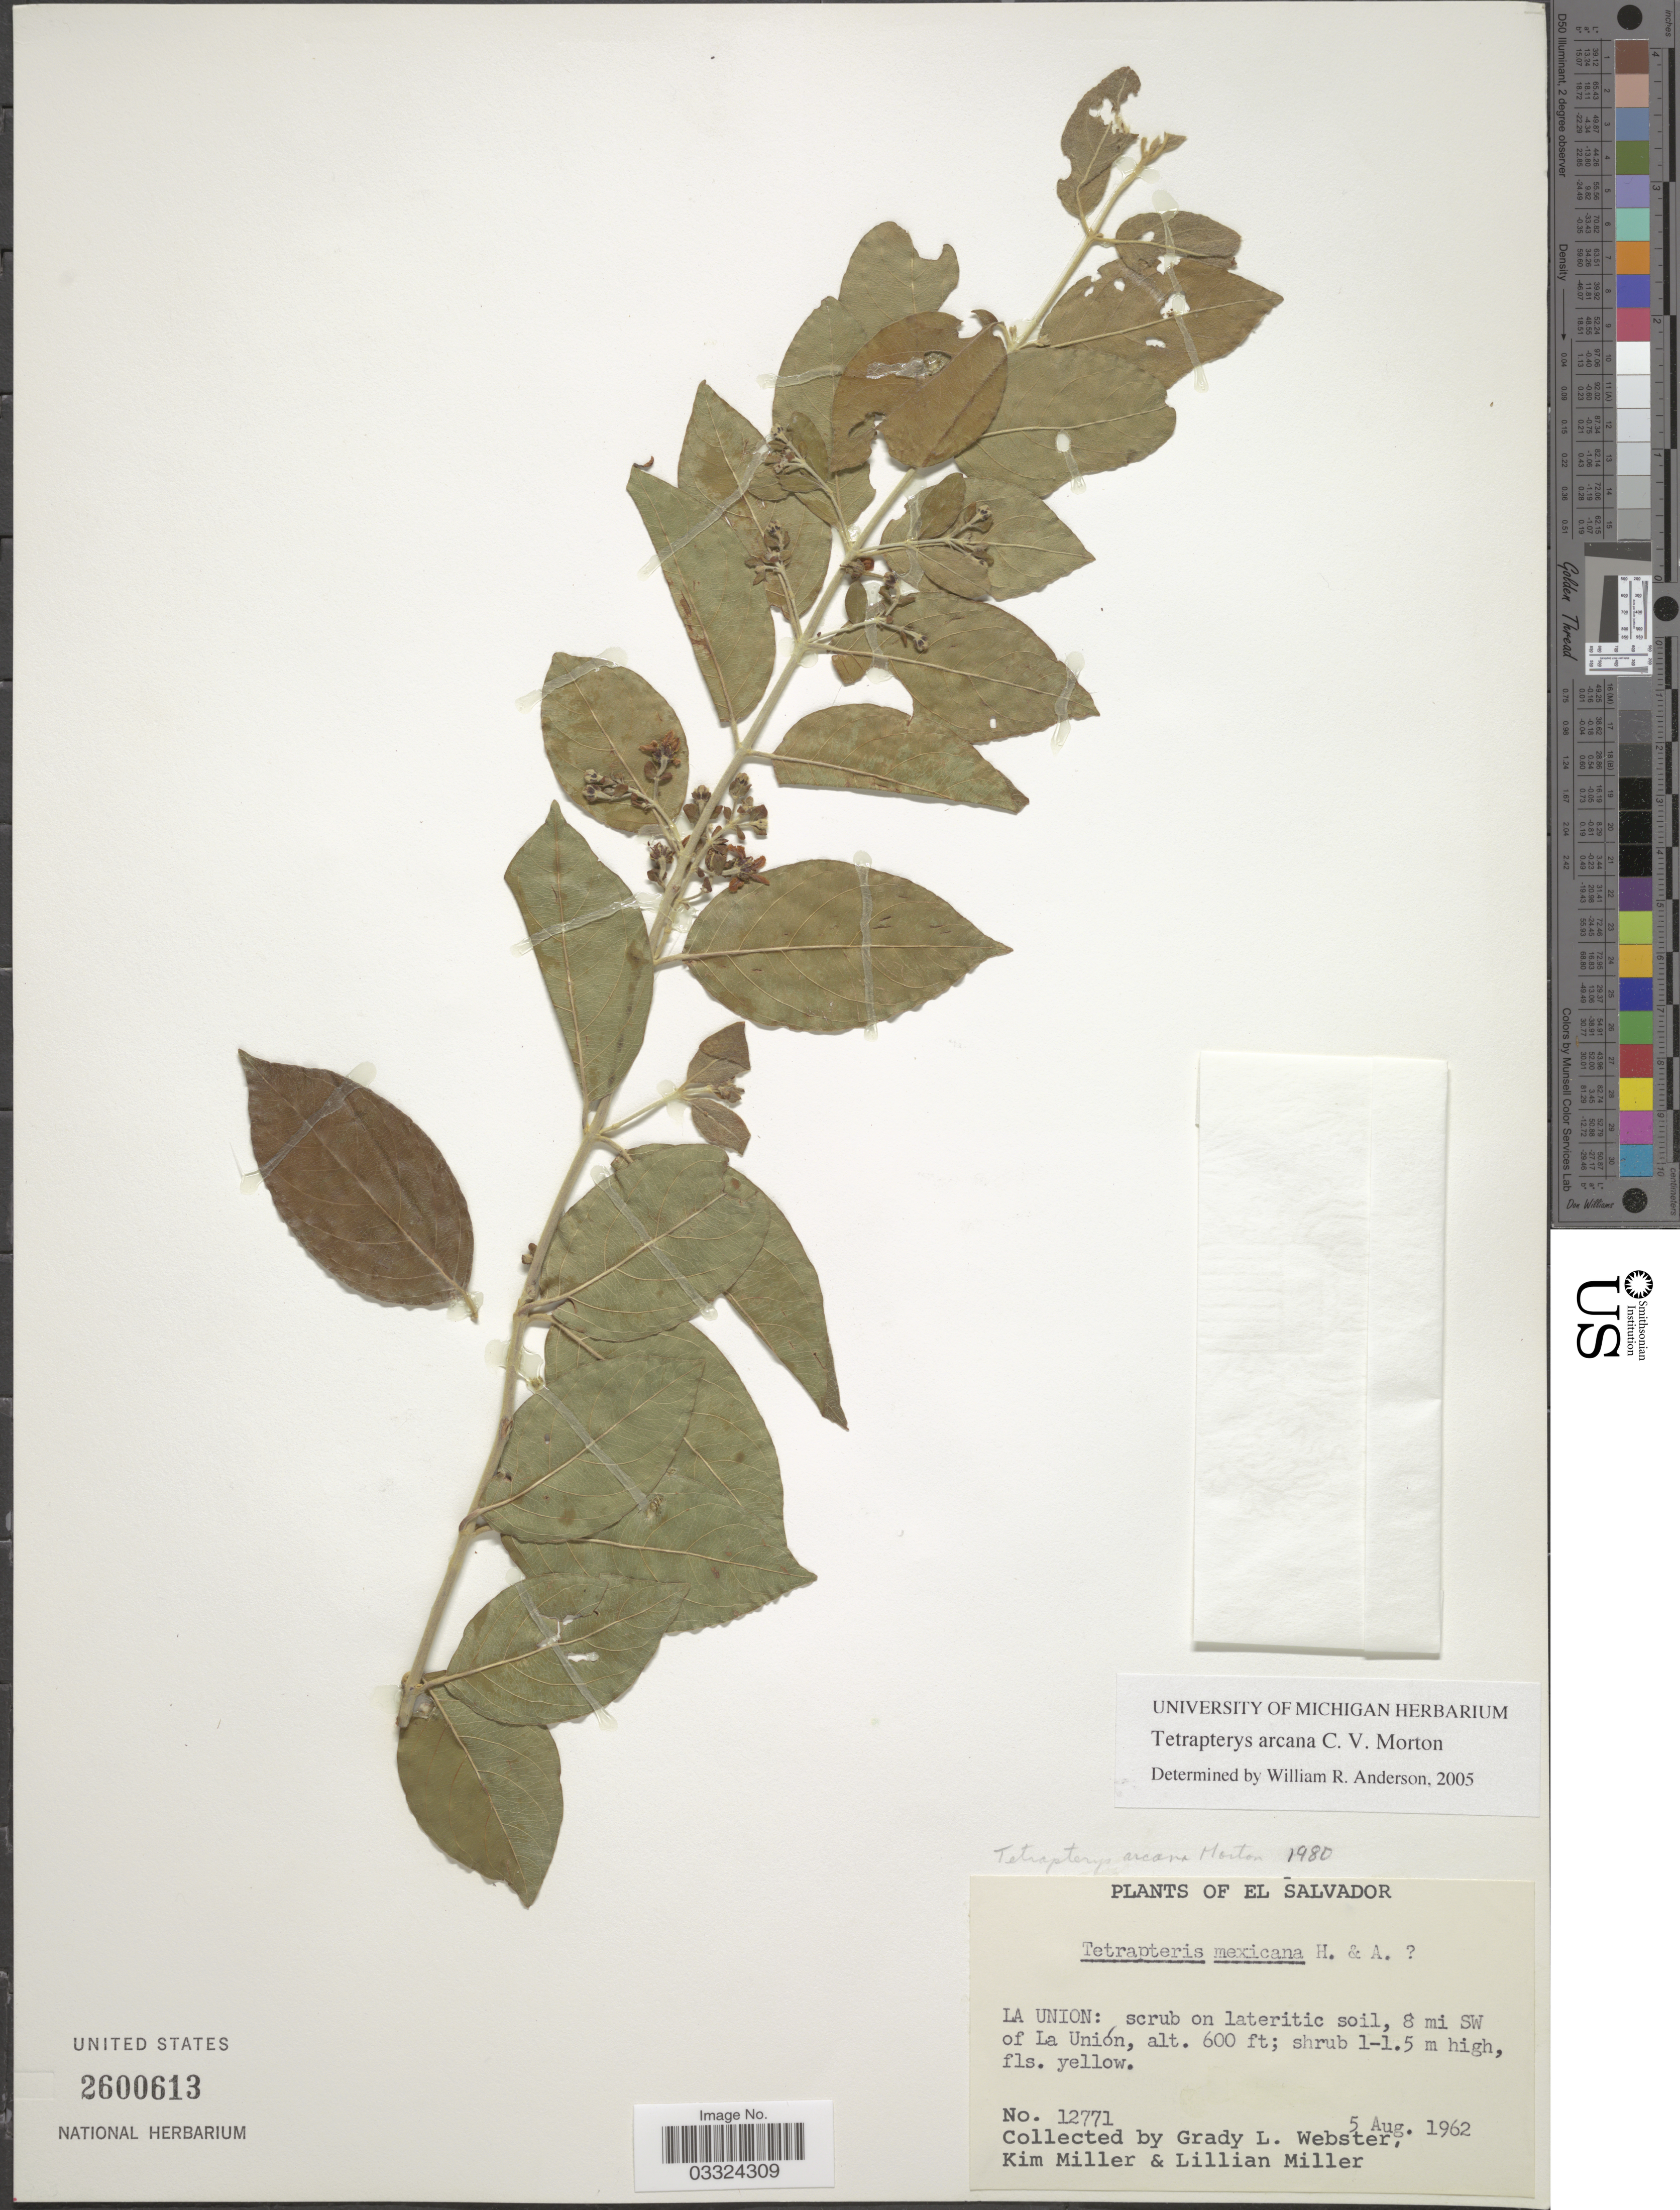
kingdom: Plantae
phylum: Tracheophyta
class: Magnoliopsida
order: Malpighiales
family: Malpighiaceae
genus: Glicophyllum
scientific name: Glicophyllum arcanum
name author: (C.V. Morton) R.F. Almeida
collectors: G. L. Webster, K. Miller & L. Miller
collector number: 12771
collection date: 1962-08-05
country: El Salvador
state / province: La Union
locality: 8 mi SW of La Unión.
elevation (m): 183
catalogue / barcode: US 2600613